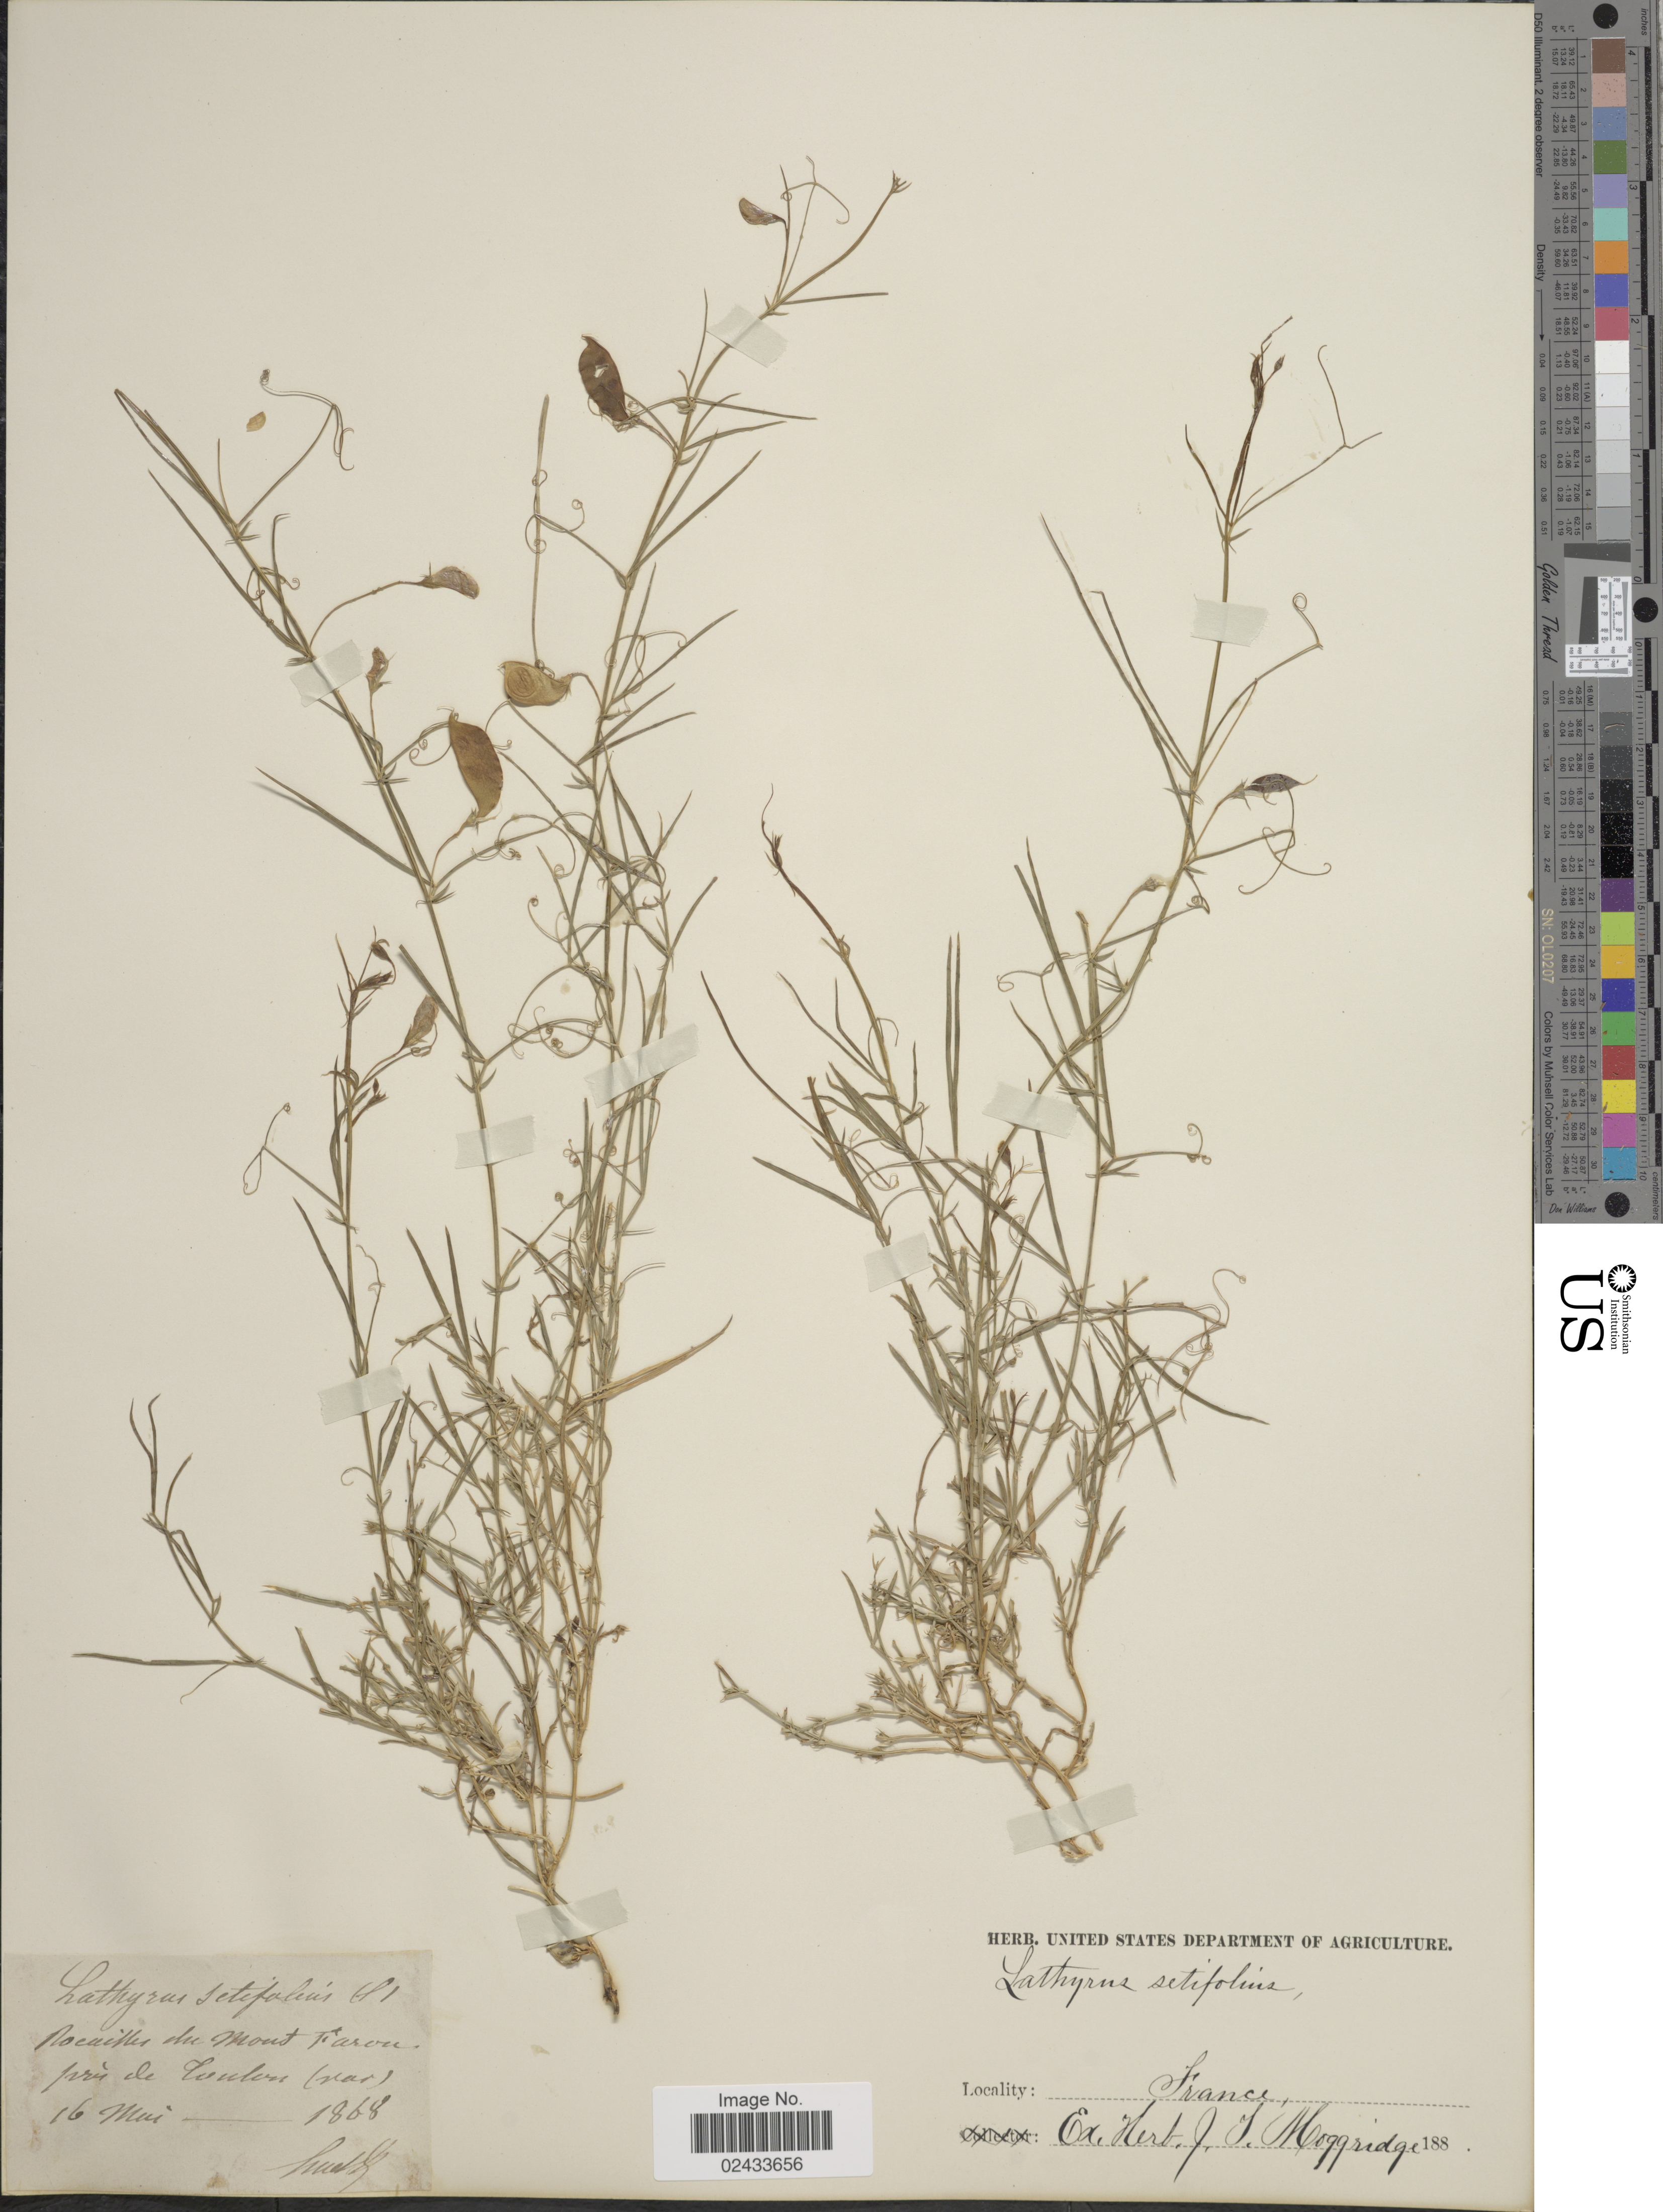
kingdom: Plantae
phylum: Tracheophyta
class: Magnoliopsida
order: Fabales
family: Fabaceae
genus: Lathyrus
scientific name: Lathyrus setifolius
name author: L.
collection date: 1868-05-16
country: France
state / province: Provence-Alpes-Côte d'Azur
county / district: Var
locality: Rocailles du Mont Faron pres de Toulon (var)